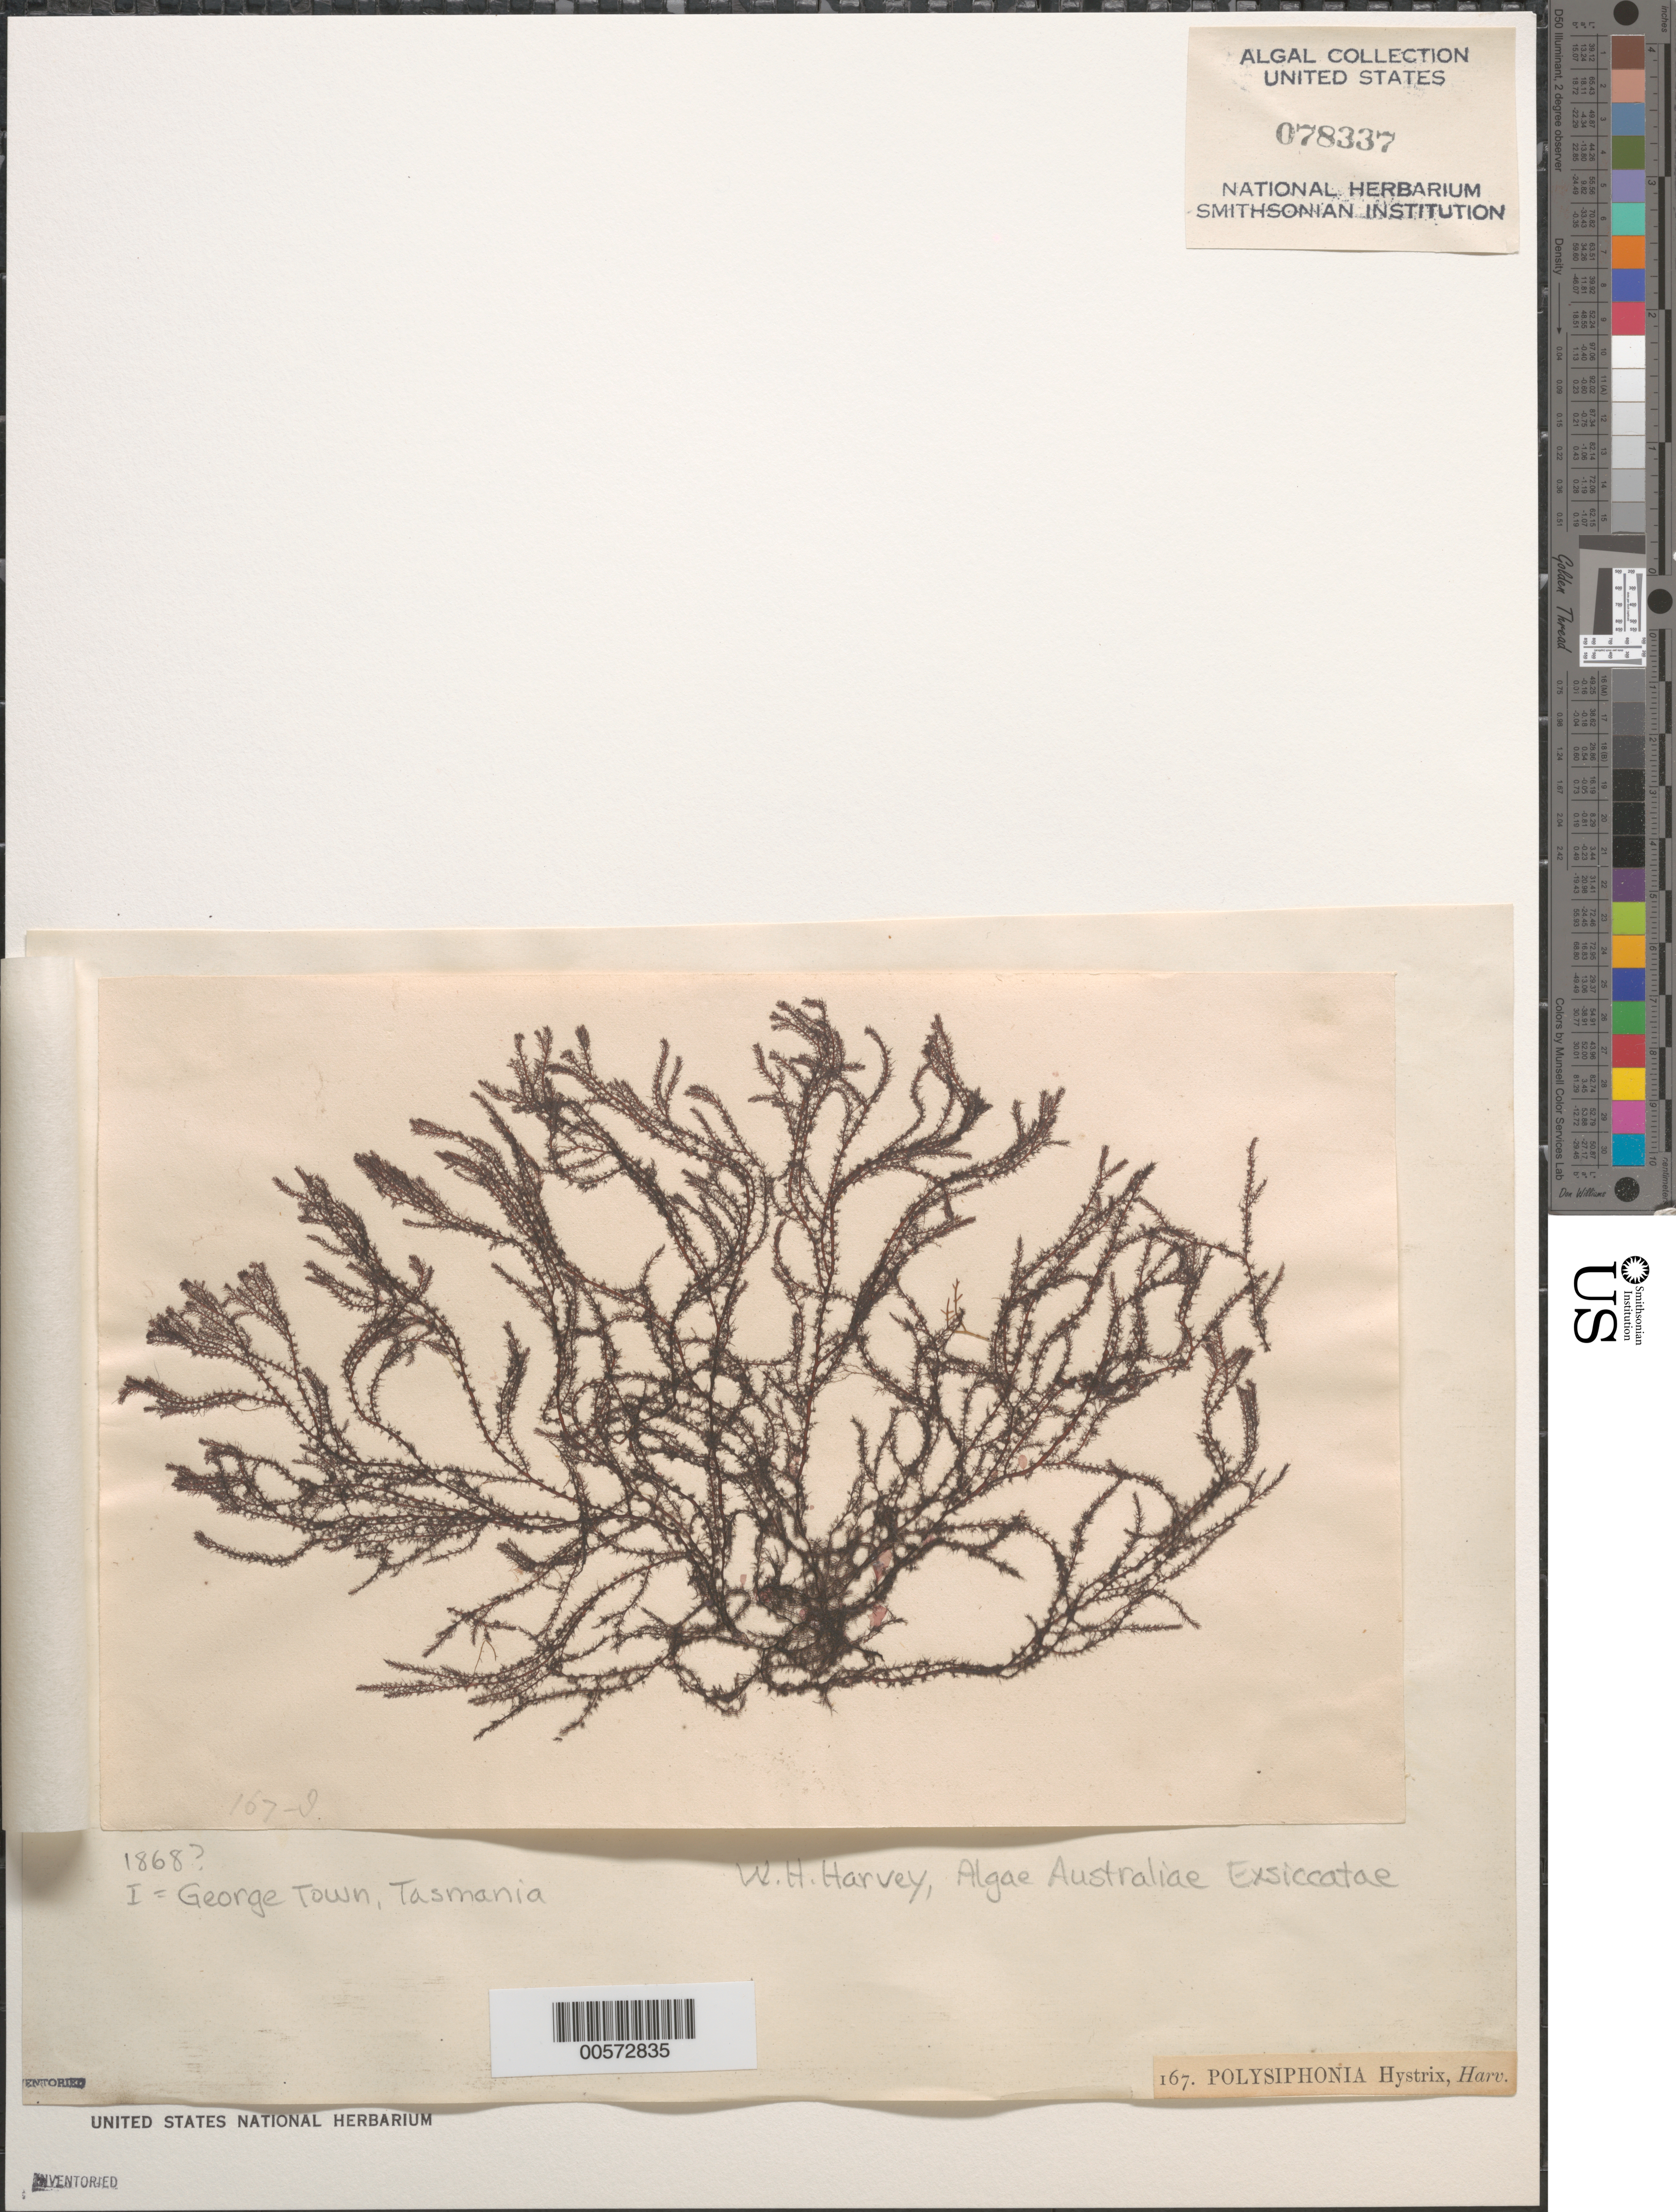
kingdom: Plantae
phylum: Rhodophyta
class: Florideophyceae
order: Ceramiales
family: Rhodomelaceae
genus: Echinothamnion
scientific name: Echinothamnion hystrix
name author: (Hooker f. & Harv.) Kylin ex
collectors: W. Harvey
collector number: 167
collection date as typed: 1868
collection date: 1868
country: Australia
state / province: Tasmania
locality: George Town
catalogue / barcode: US 78337